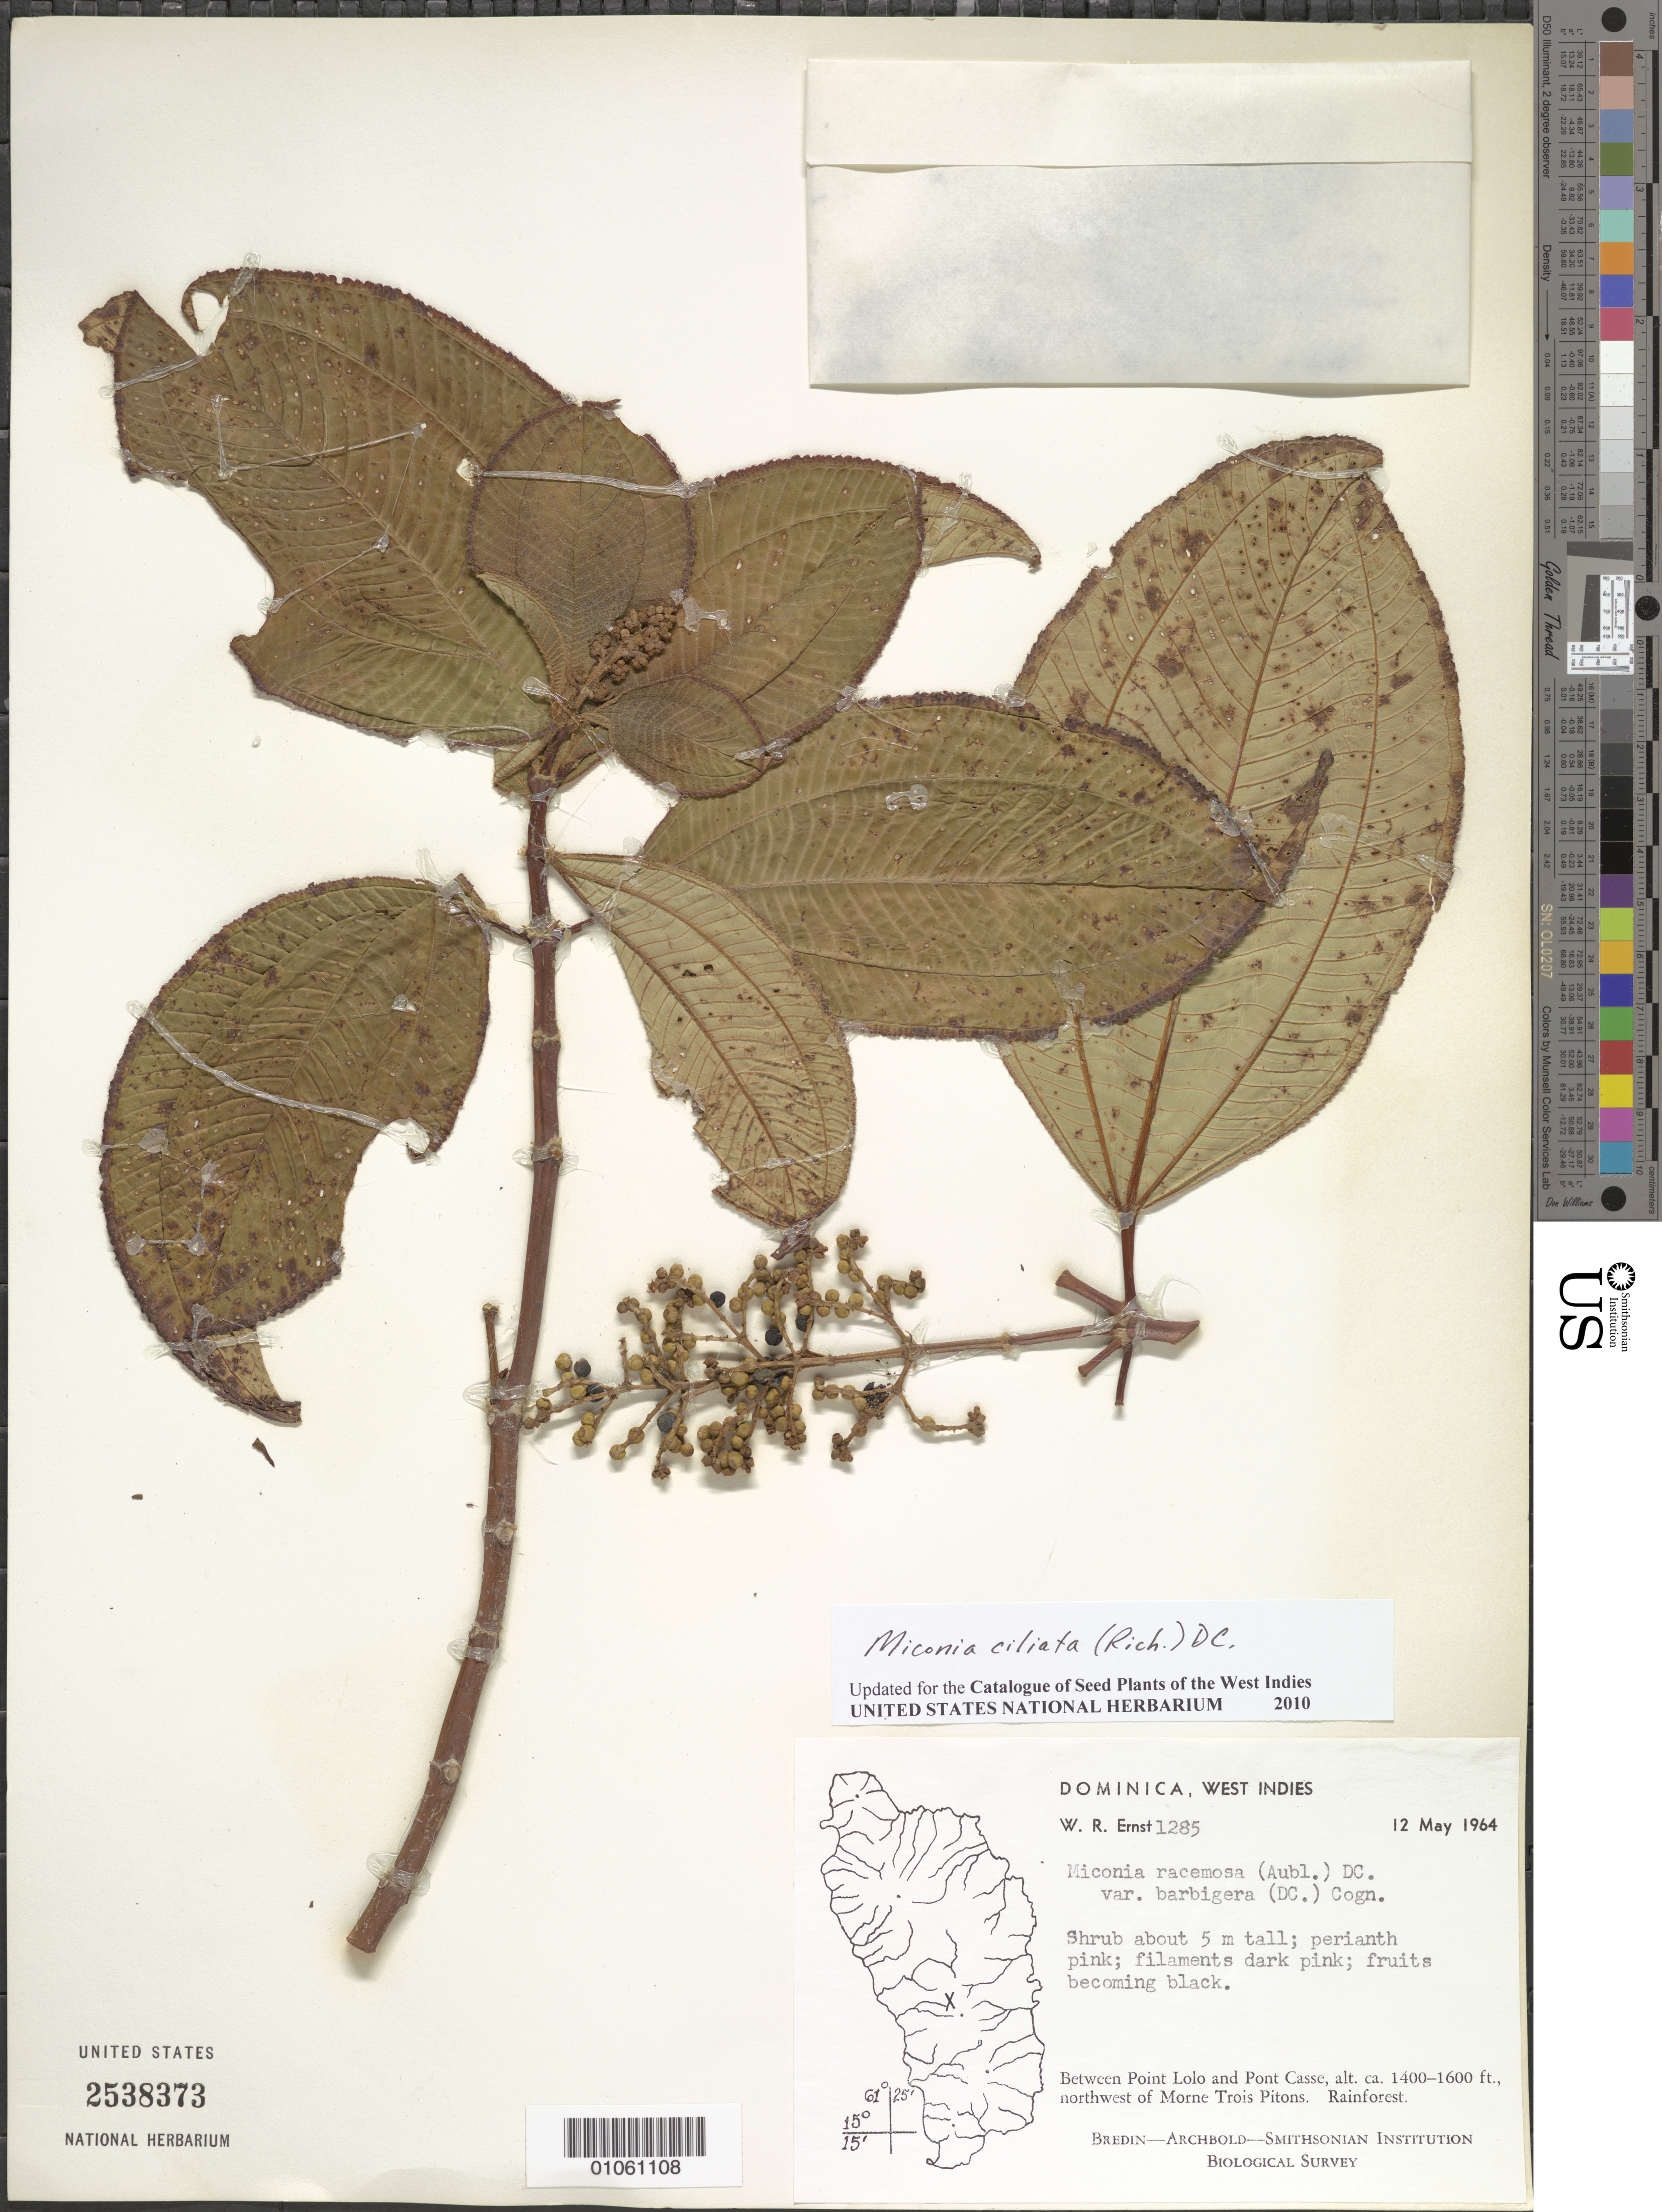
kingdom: Plantae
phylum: Tracheophyta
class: Magnoliopsida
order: Myrtales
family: Melastomataceae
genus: Miconia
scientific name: Miconia ciliata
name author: (Rich.) DC.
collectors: W. R. Ernst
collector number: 1285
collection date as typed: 12 May 1964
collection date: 1964-05-12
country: Dominica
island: Dominica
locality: Between Point Lolo and Pont Cassé, NW of Morne Trois Pitons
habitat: Rainforest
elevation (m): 427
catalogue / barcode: US 2538373